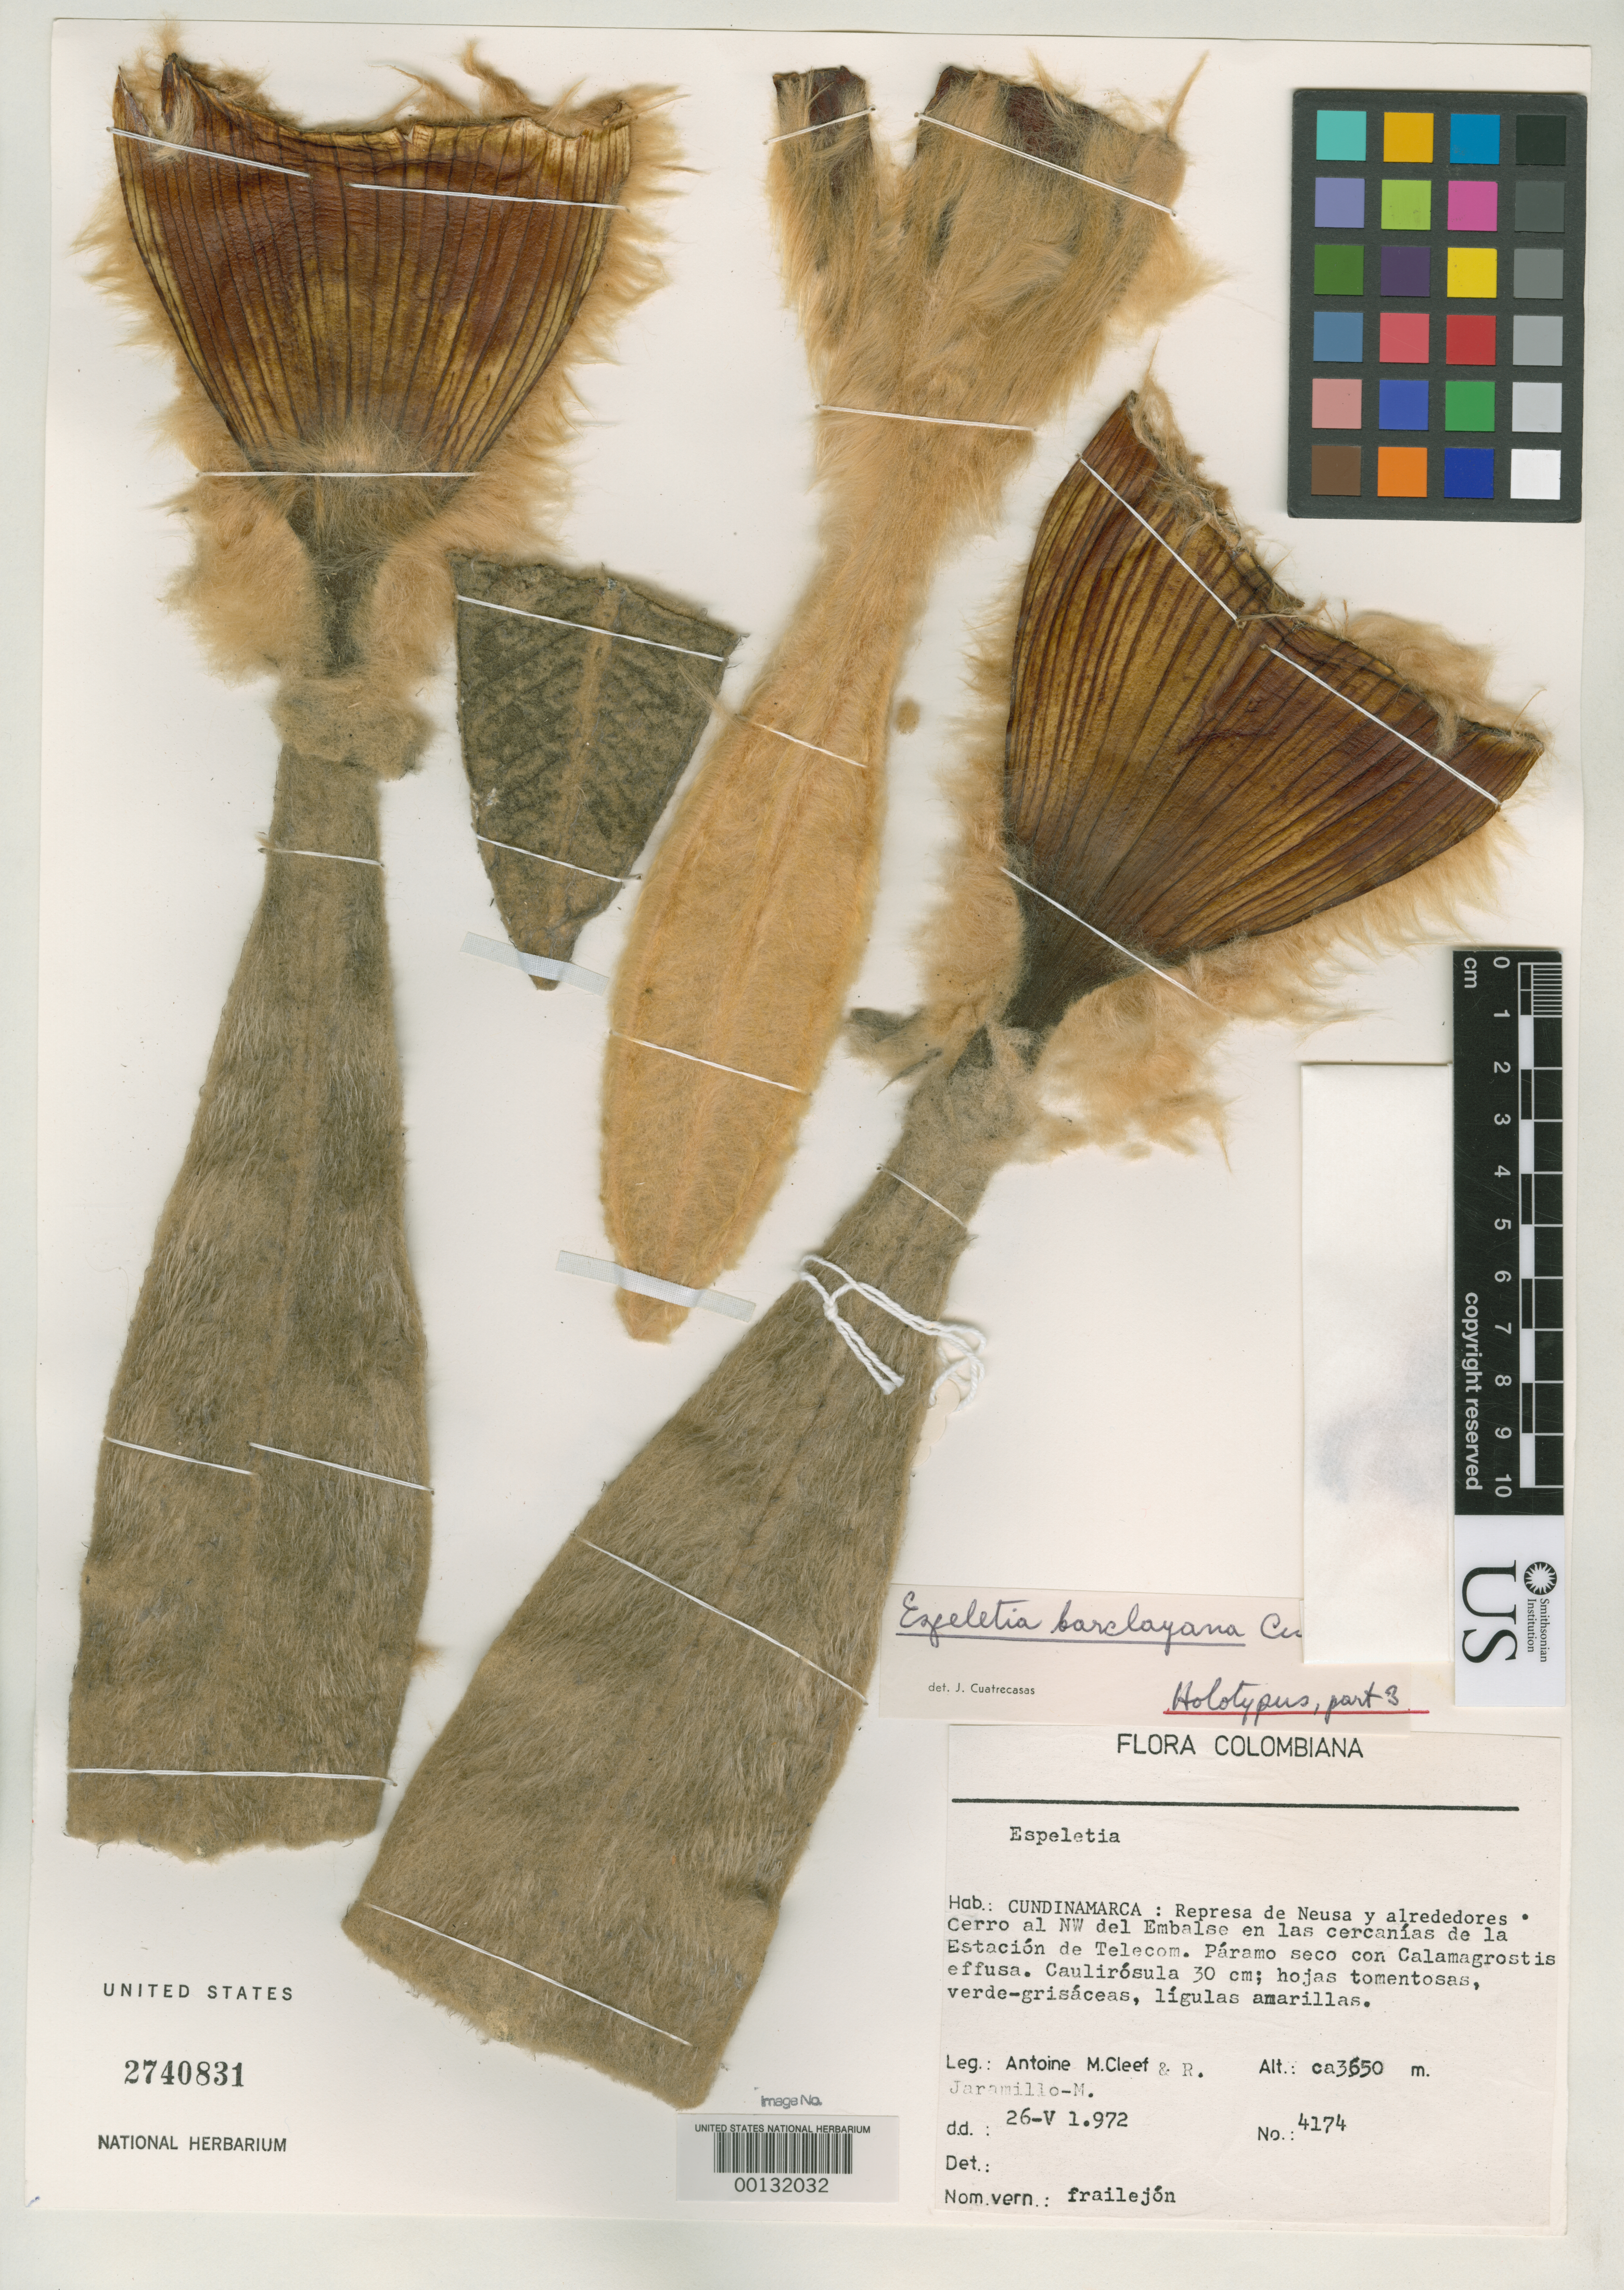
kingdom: Plantae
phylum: Tracheophyta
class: Magnoliopsida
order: Asterales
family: Asteraceae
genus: Espeletia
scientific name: Espeletia barclayana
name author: Cuatrec.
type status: Holotype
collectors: A. M. Cleef & R. Jaramillo M.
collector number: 4174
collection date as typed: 26 May 1972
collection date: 1972-05-26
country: Colombia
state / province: Cundinamarca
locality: Cerro al NW del Embalse, Estacion de Telecom.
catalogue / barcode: US 2740831